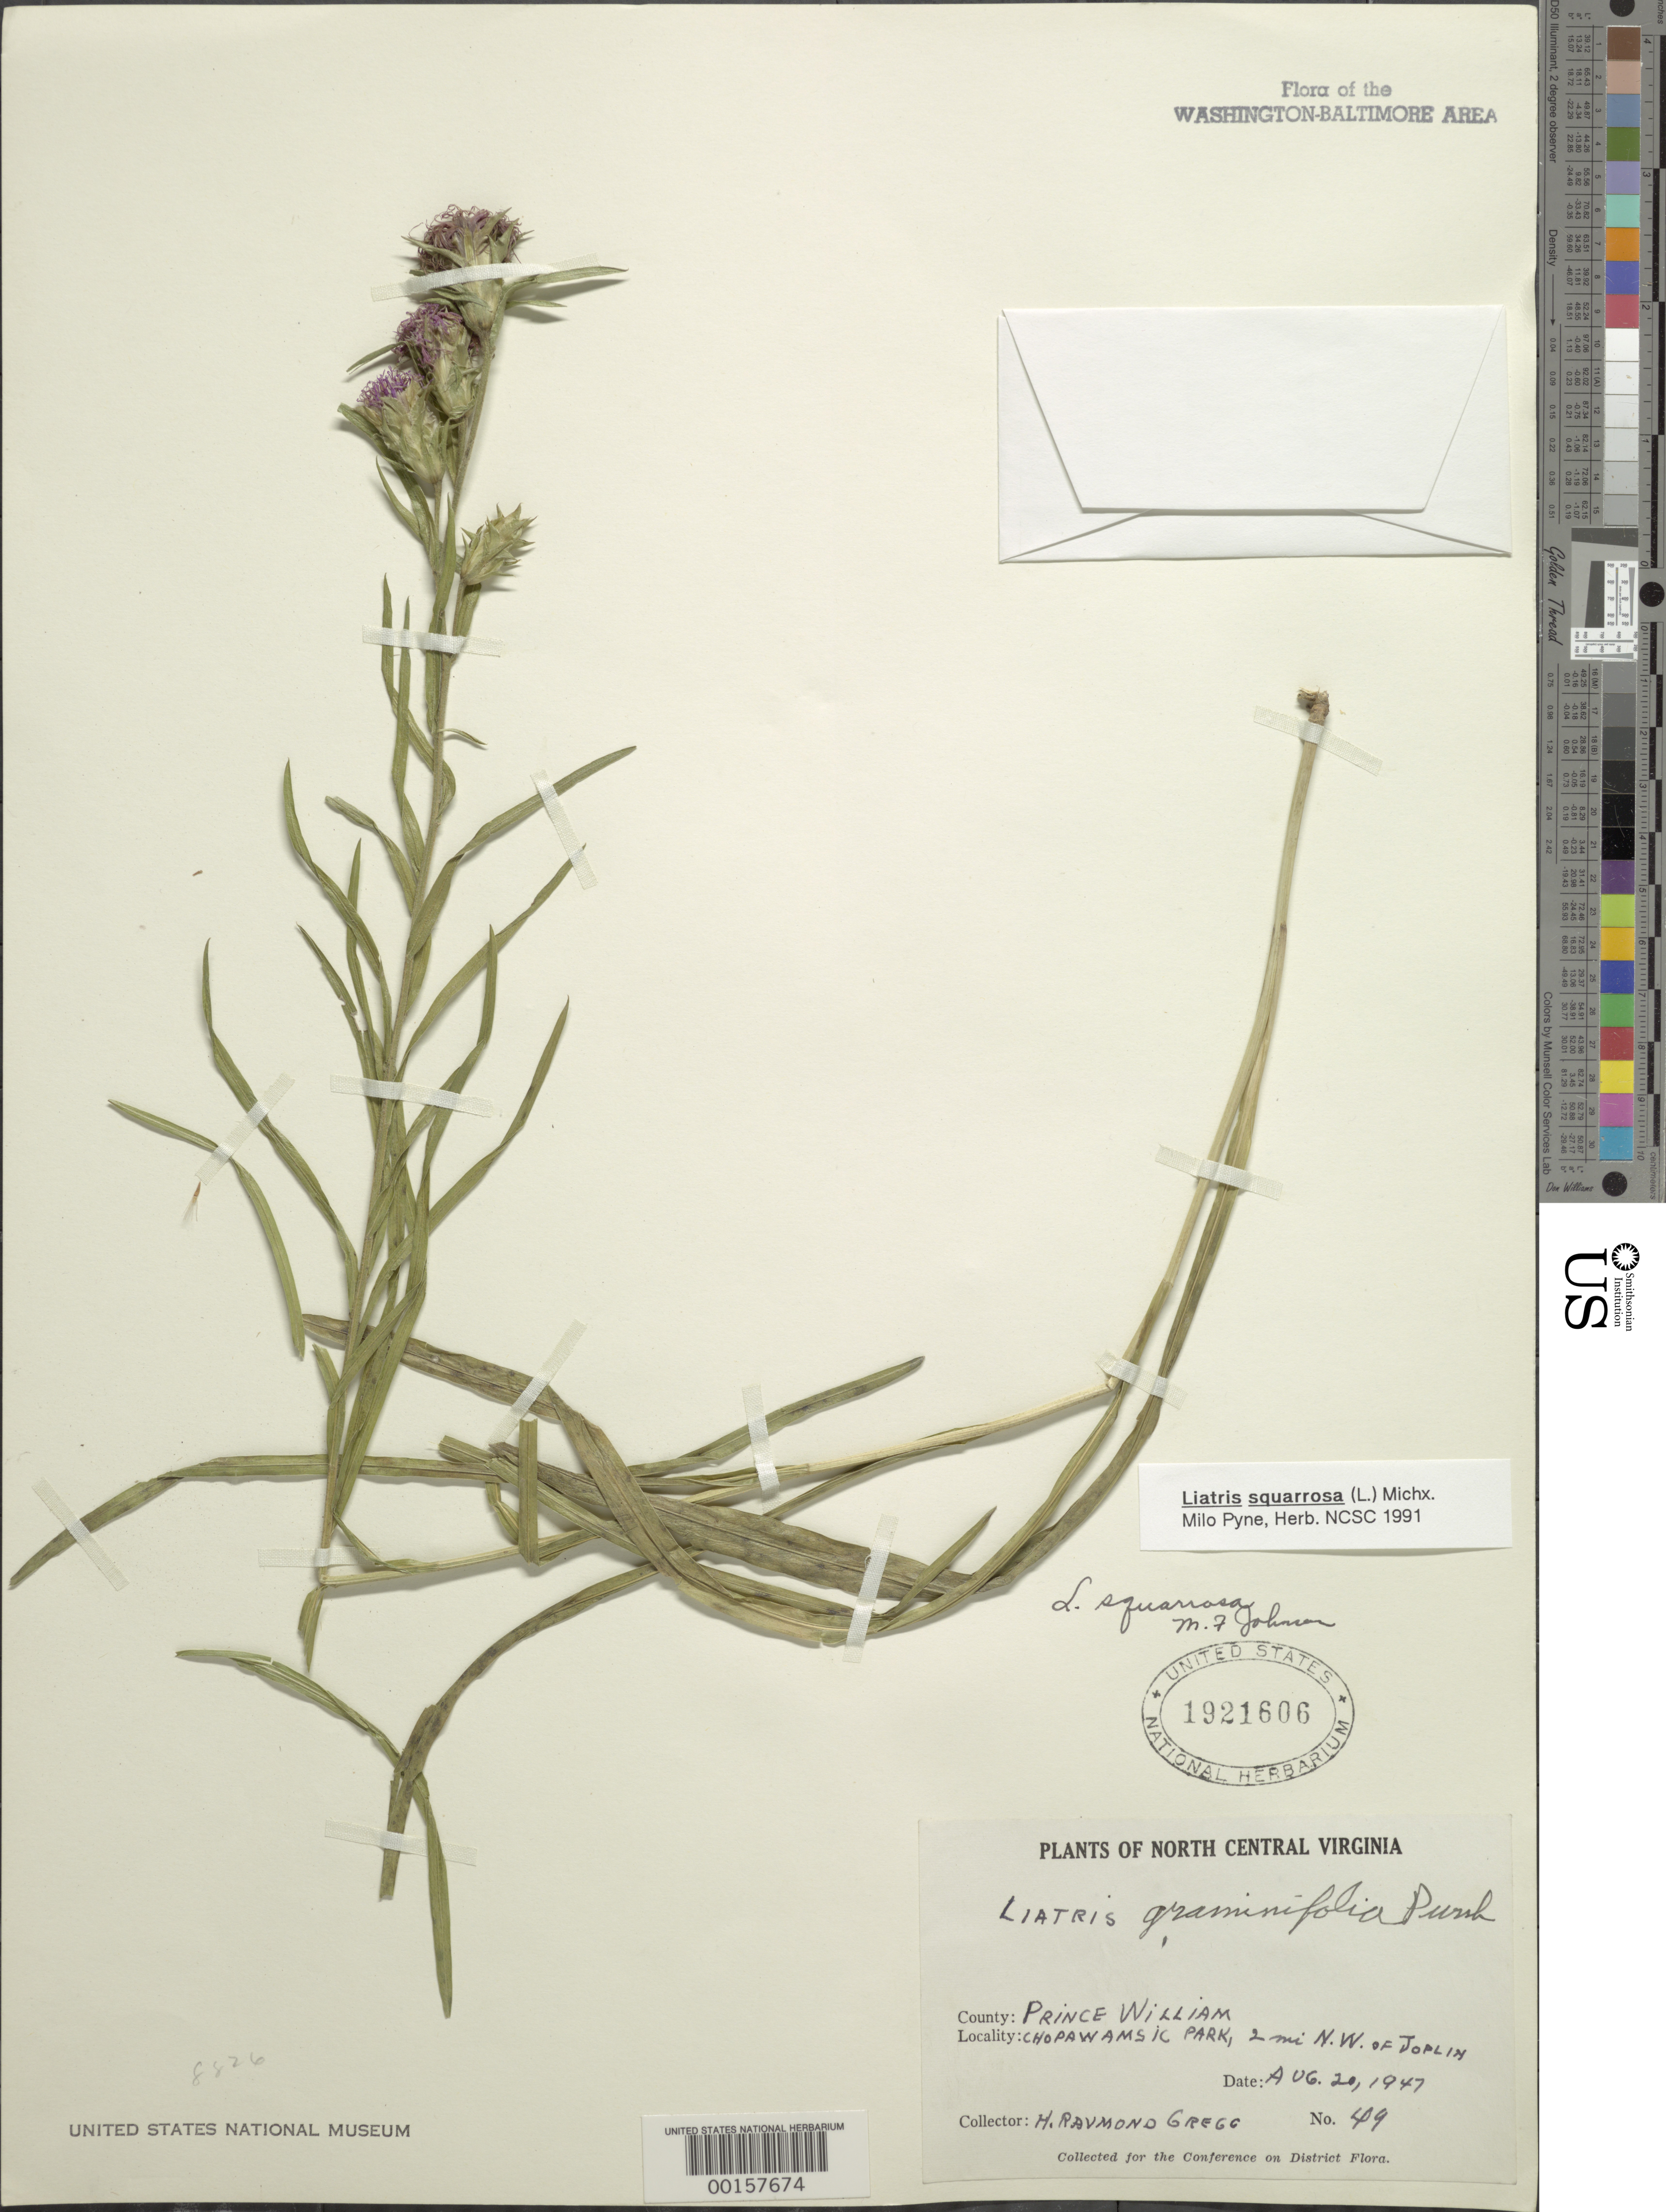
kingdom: Plantae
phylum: Tracheophyta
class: Magnoliopsida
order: Asterales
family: Asteraceae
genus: Liatris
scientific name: Liatris squarrosa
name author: (L.) Michx.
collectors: H. Gregg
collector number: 49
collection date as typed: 20 Aug 1947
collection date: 1947-08-20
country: United States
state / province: Virginia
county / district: Prince William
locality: Chopawamsic Park NW of Joplin, Prince William Forest Park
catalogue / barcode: US 1921606